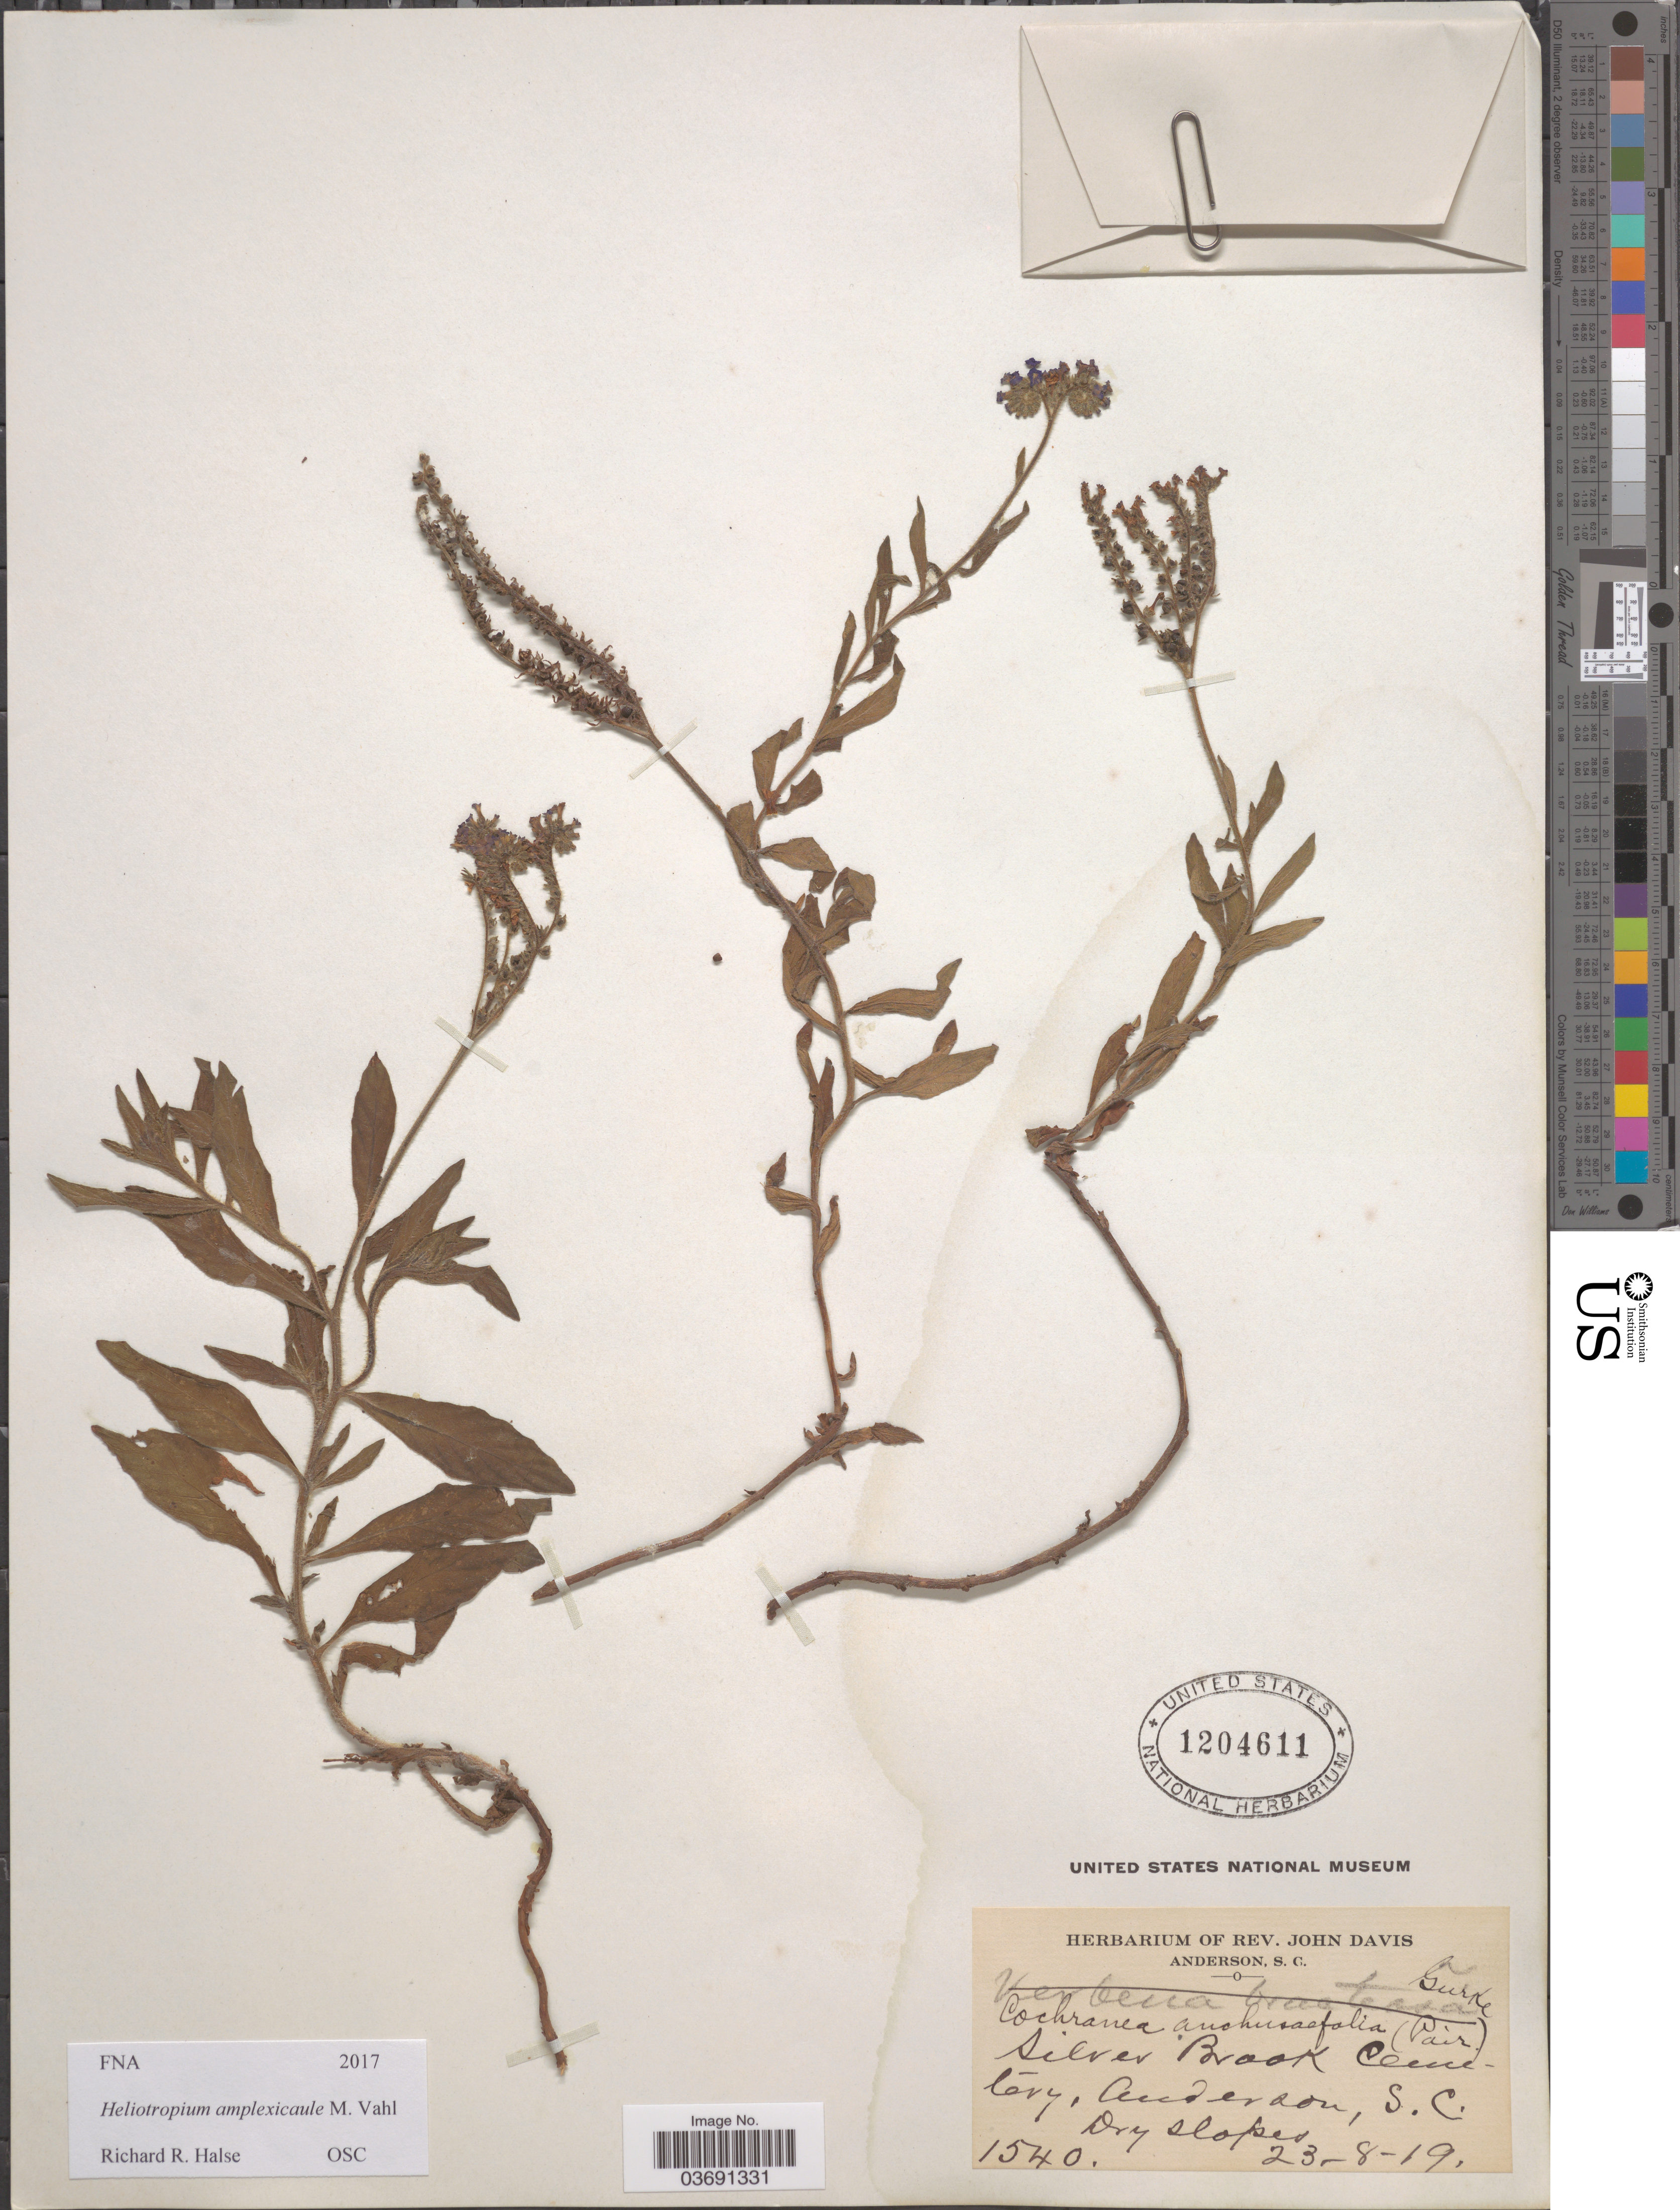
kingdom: Plantae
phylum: Tracheophyta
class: Magnoliopsida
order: Boraginales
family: Heliotropiaceae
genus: Heliotropium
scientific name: Heliotropium amplexicaule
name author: Vahl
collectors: ex herb. Rev. John Davis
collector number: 1540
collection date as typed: Transcribed d/m/y: 23/8/19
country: United States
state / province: South Carolina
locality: Silver Brook Cemetery, Anderson.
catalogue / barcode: US 1204611